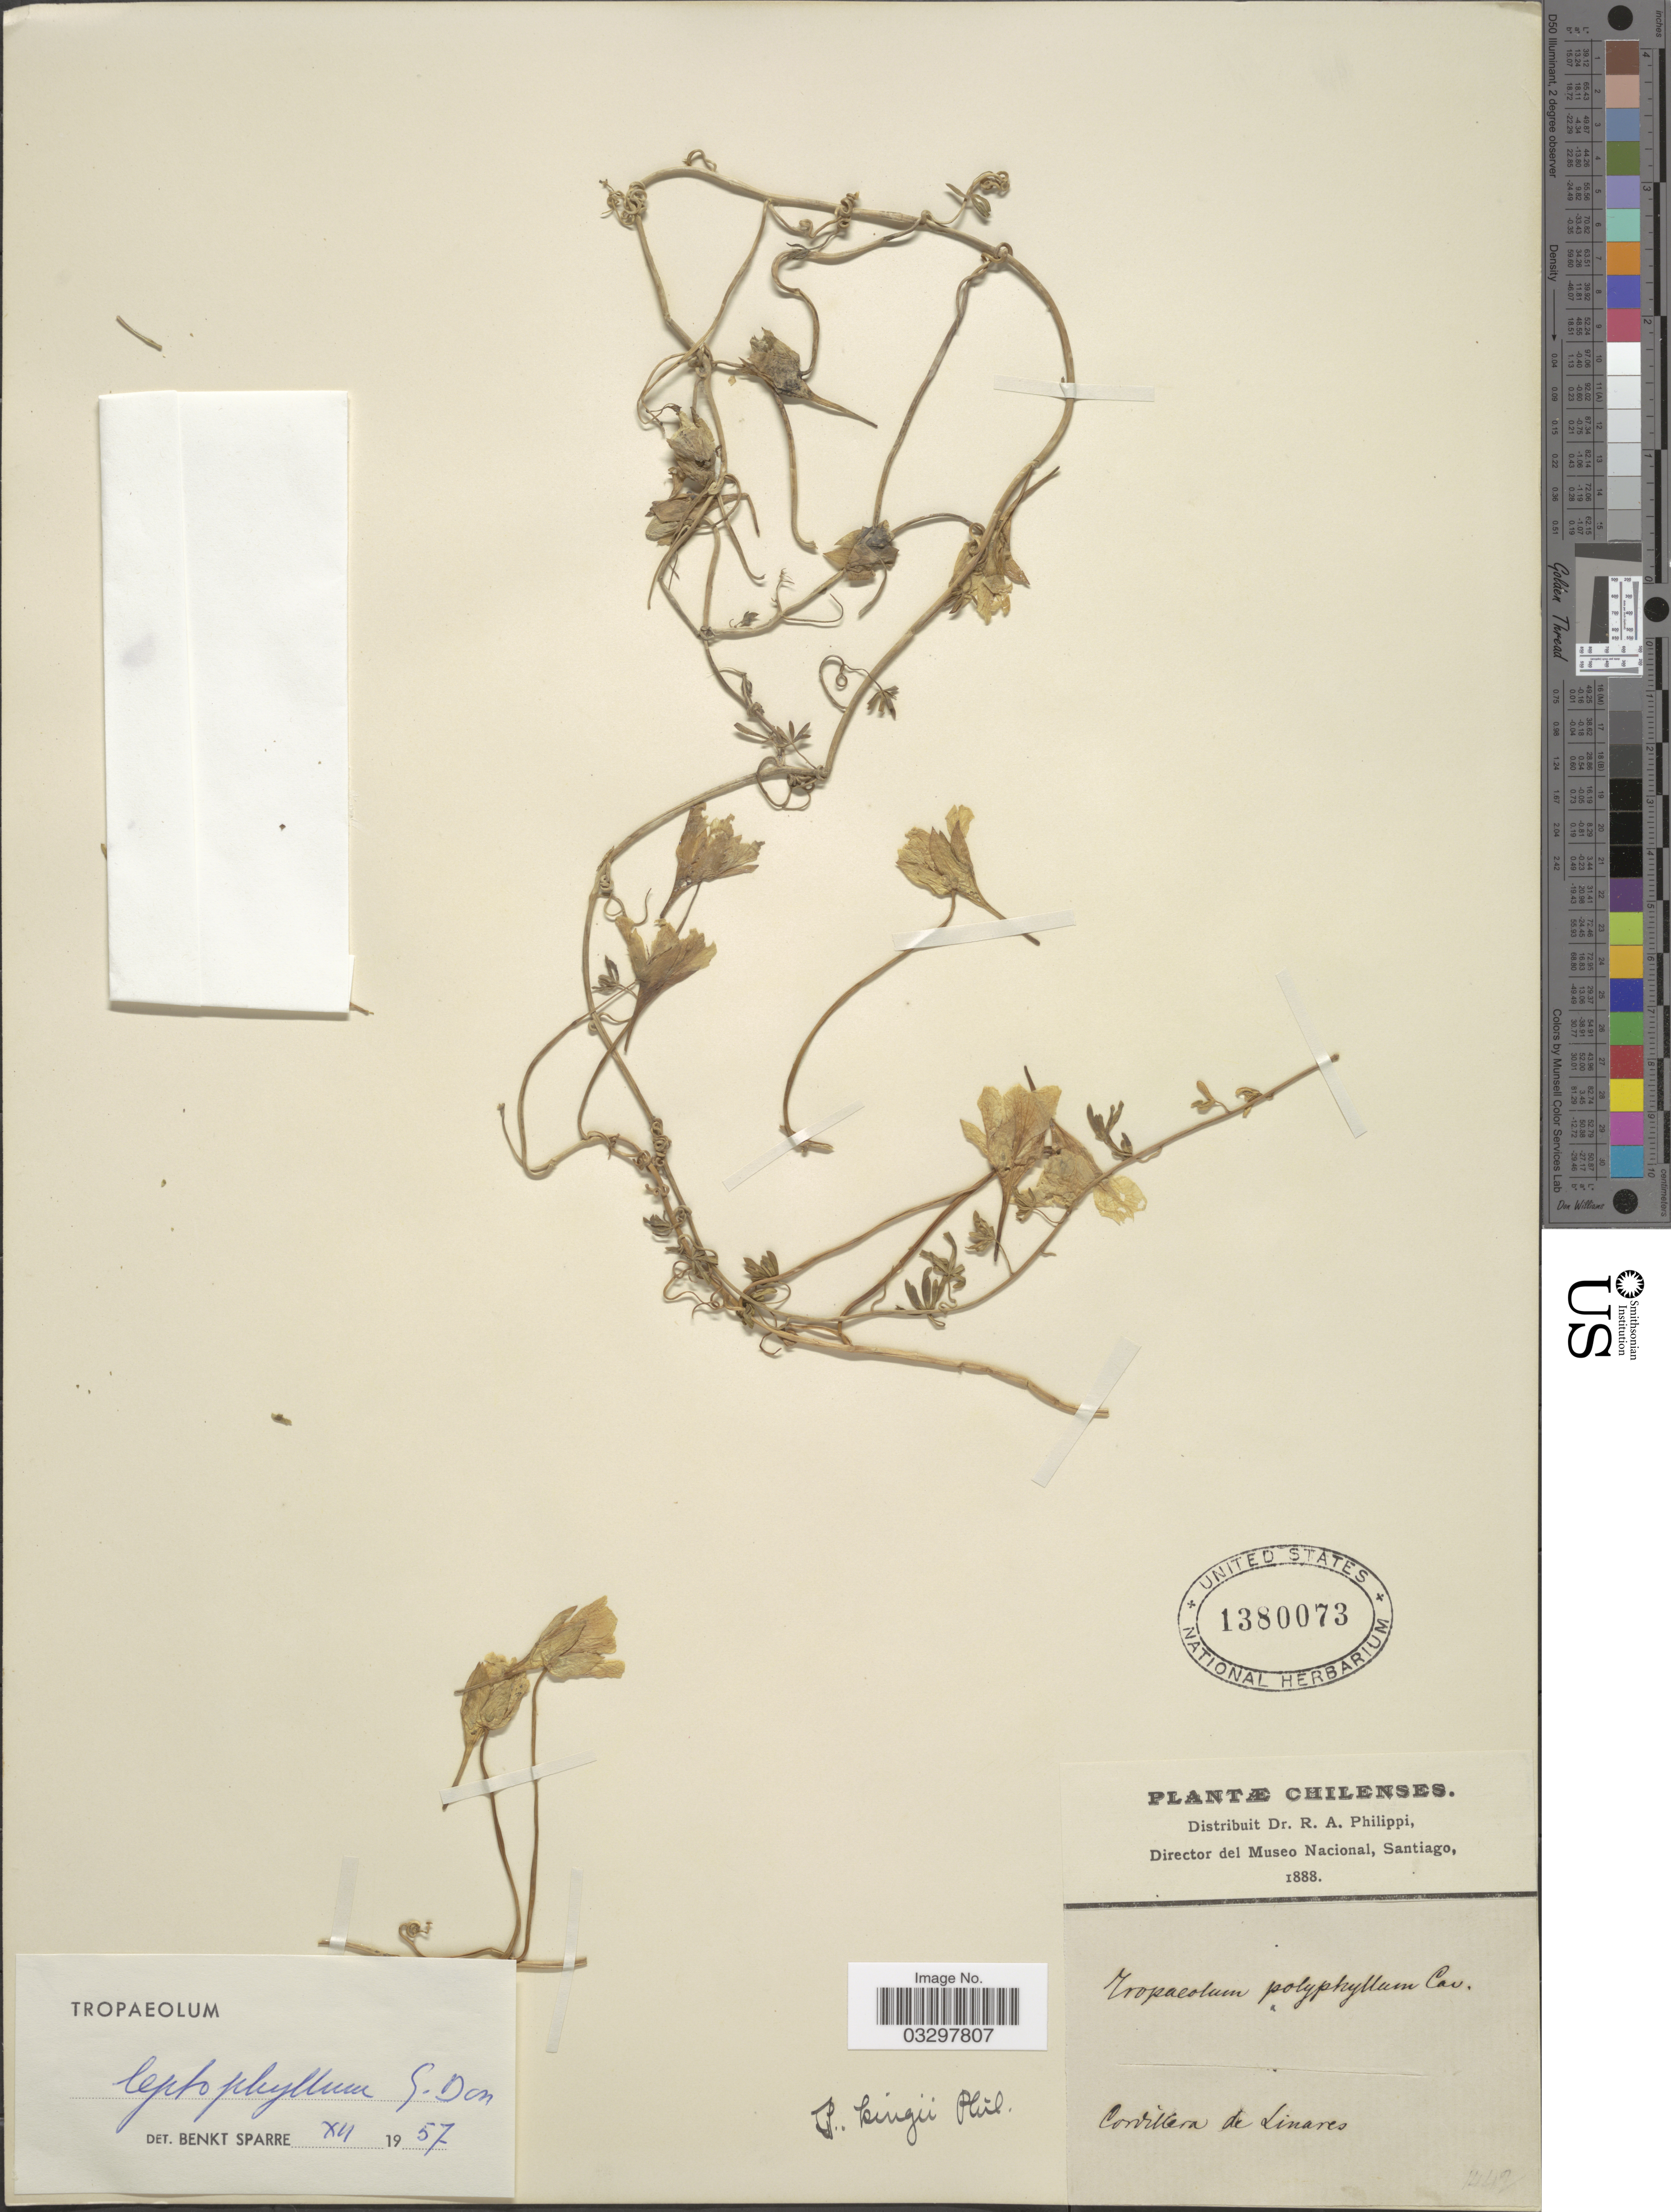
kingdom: Plantae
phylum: Tracheophyta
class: Magnoliopsida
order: Brassicales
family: Tropaeolaceae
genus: Tropaeolum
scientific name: Tropaeolum leptophyllum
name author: G. Don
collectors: ex. herb. R.A. Philippi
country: Chile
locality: Cordillera de Linares.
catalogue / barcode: US 1380073